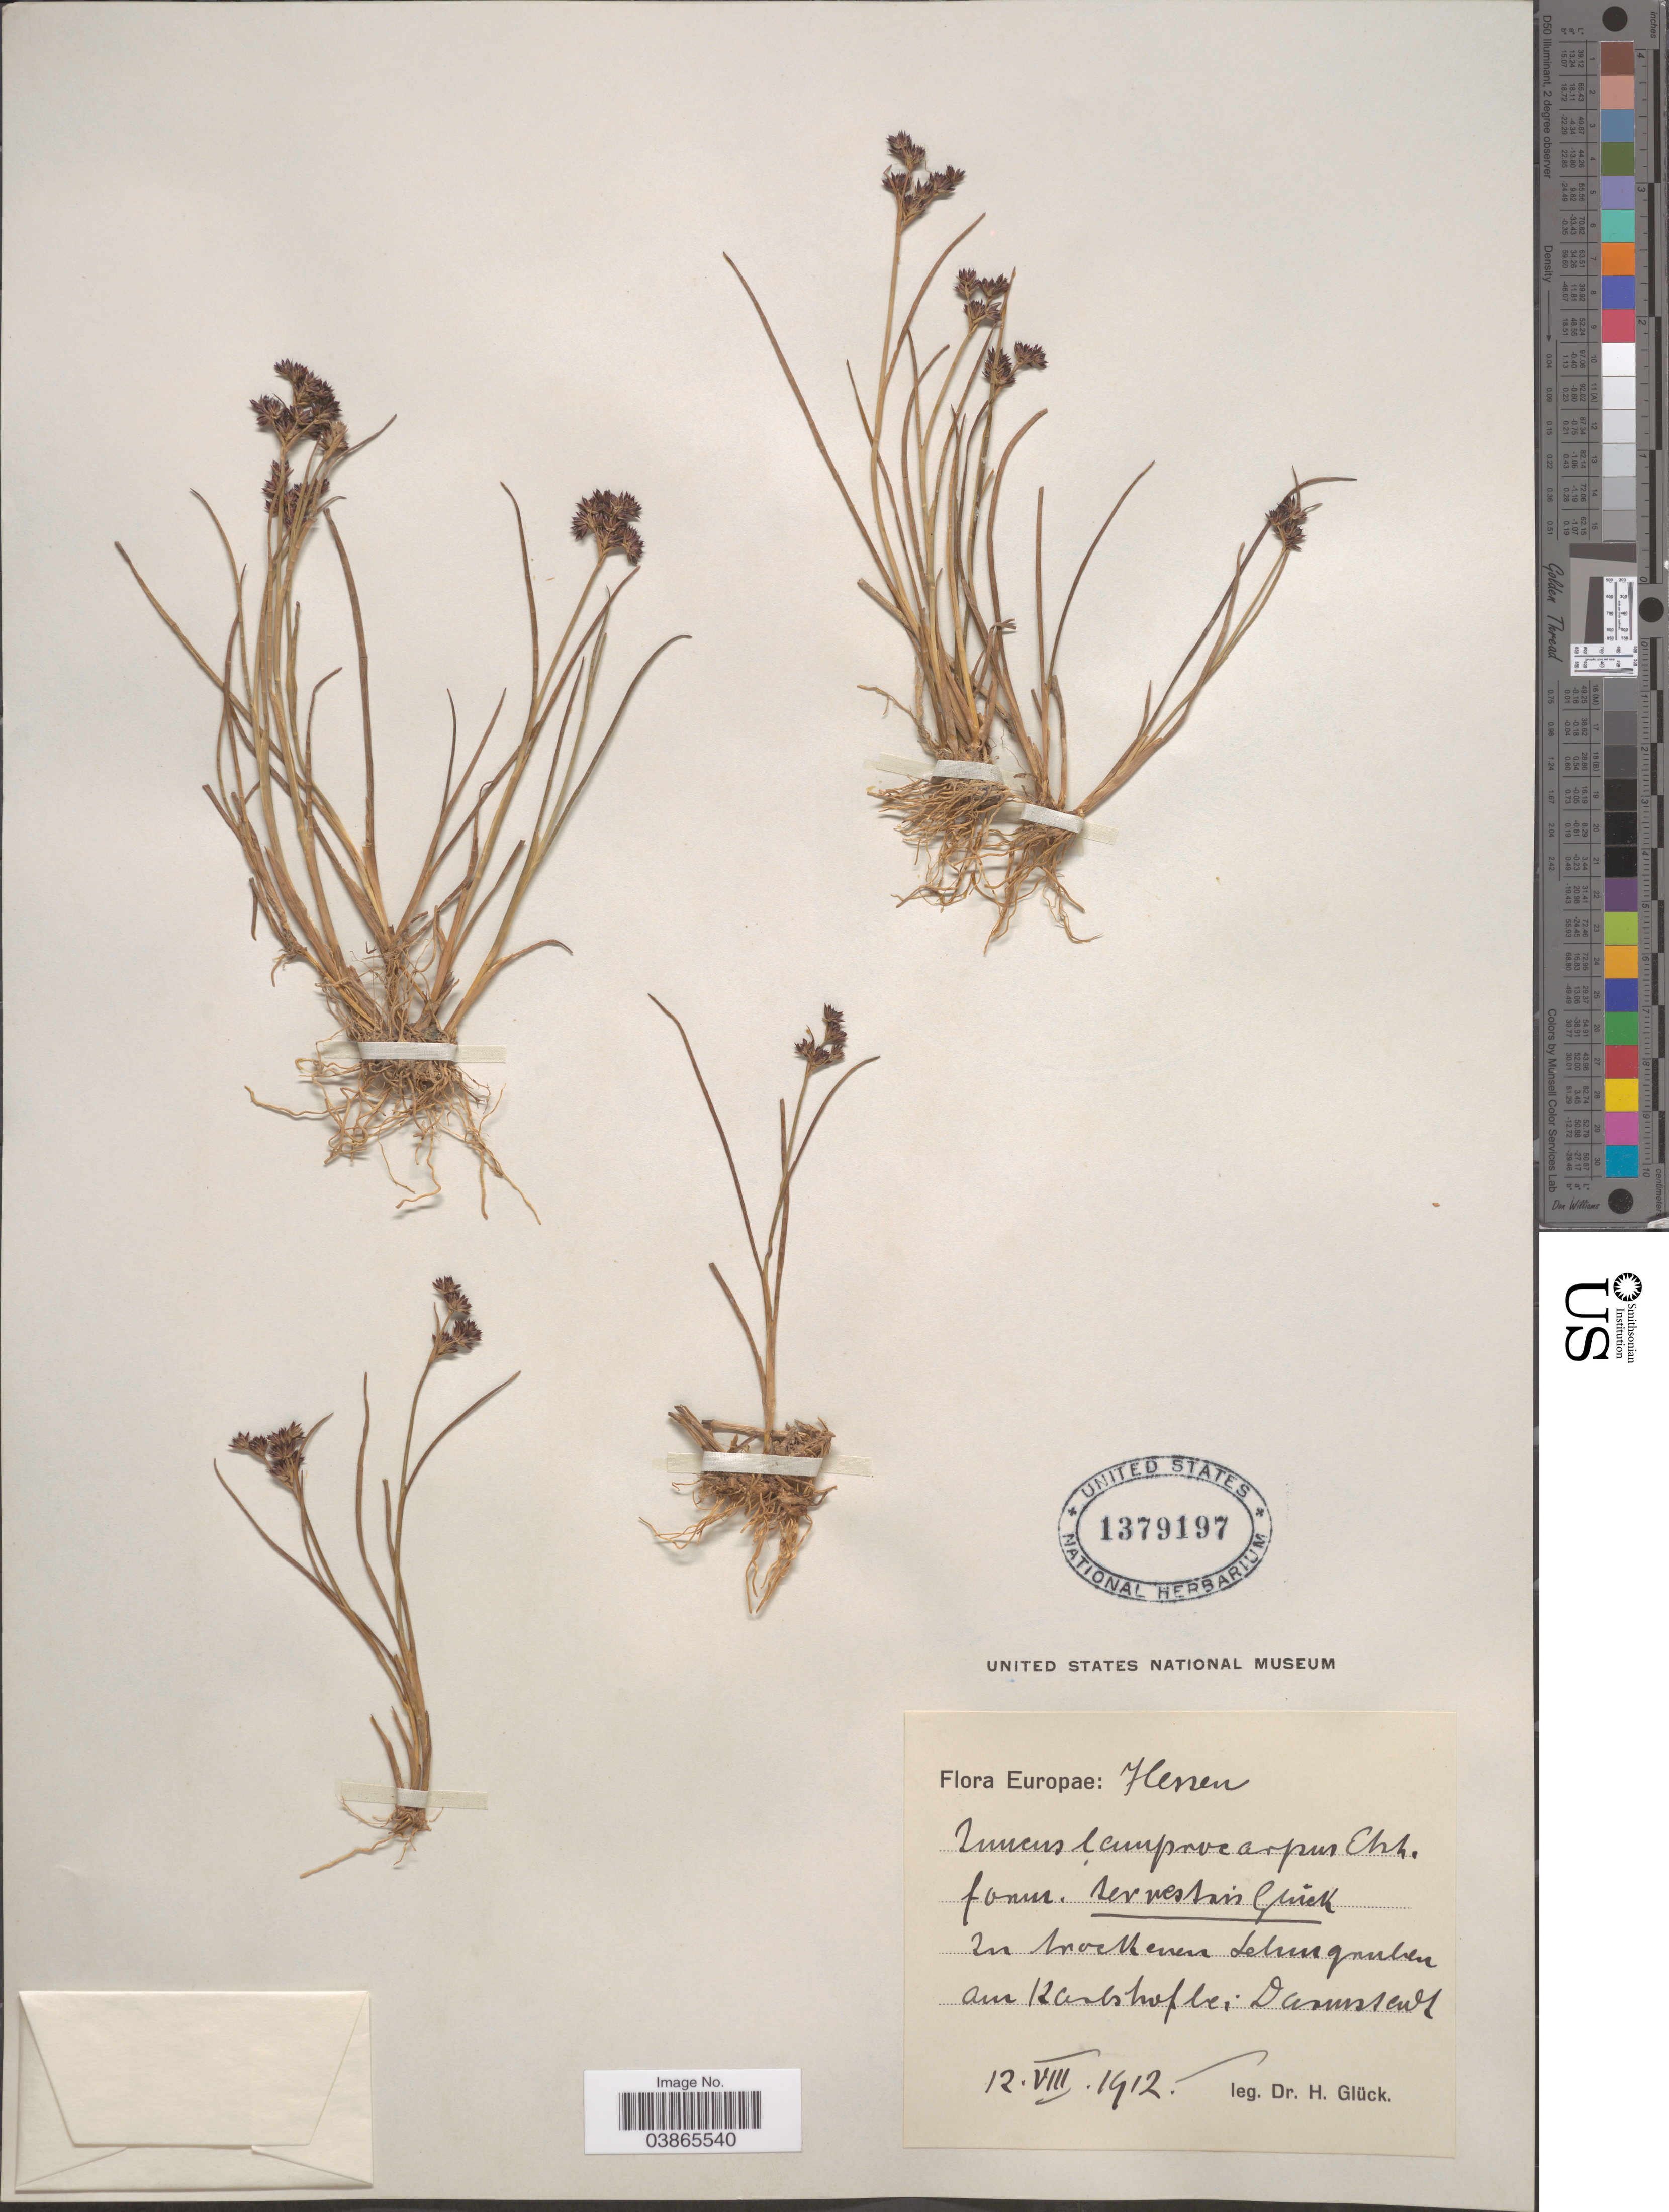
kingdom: Plantae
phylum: Tracheophyta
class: Liliopsida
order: Poales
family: Juncaceae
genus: Juncus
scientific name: Juncus lampocarpus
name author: Ehrh.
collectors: H. Glück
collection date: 1912-08-12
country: Germany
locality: Europae: Flessen. In trockenen Lehmgruben am Karlshof bei Darmstadt.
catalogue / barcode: US 1379197